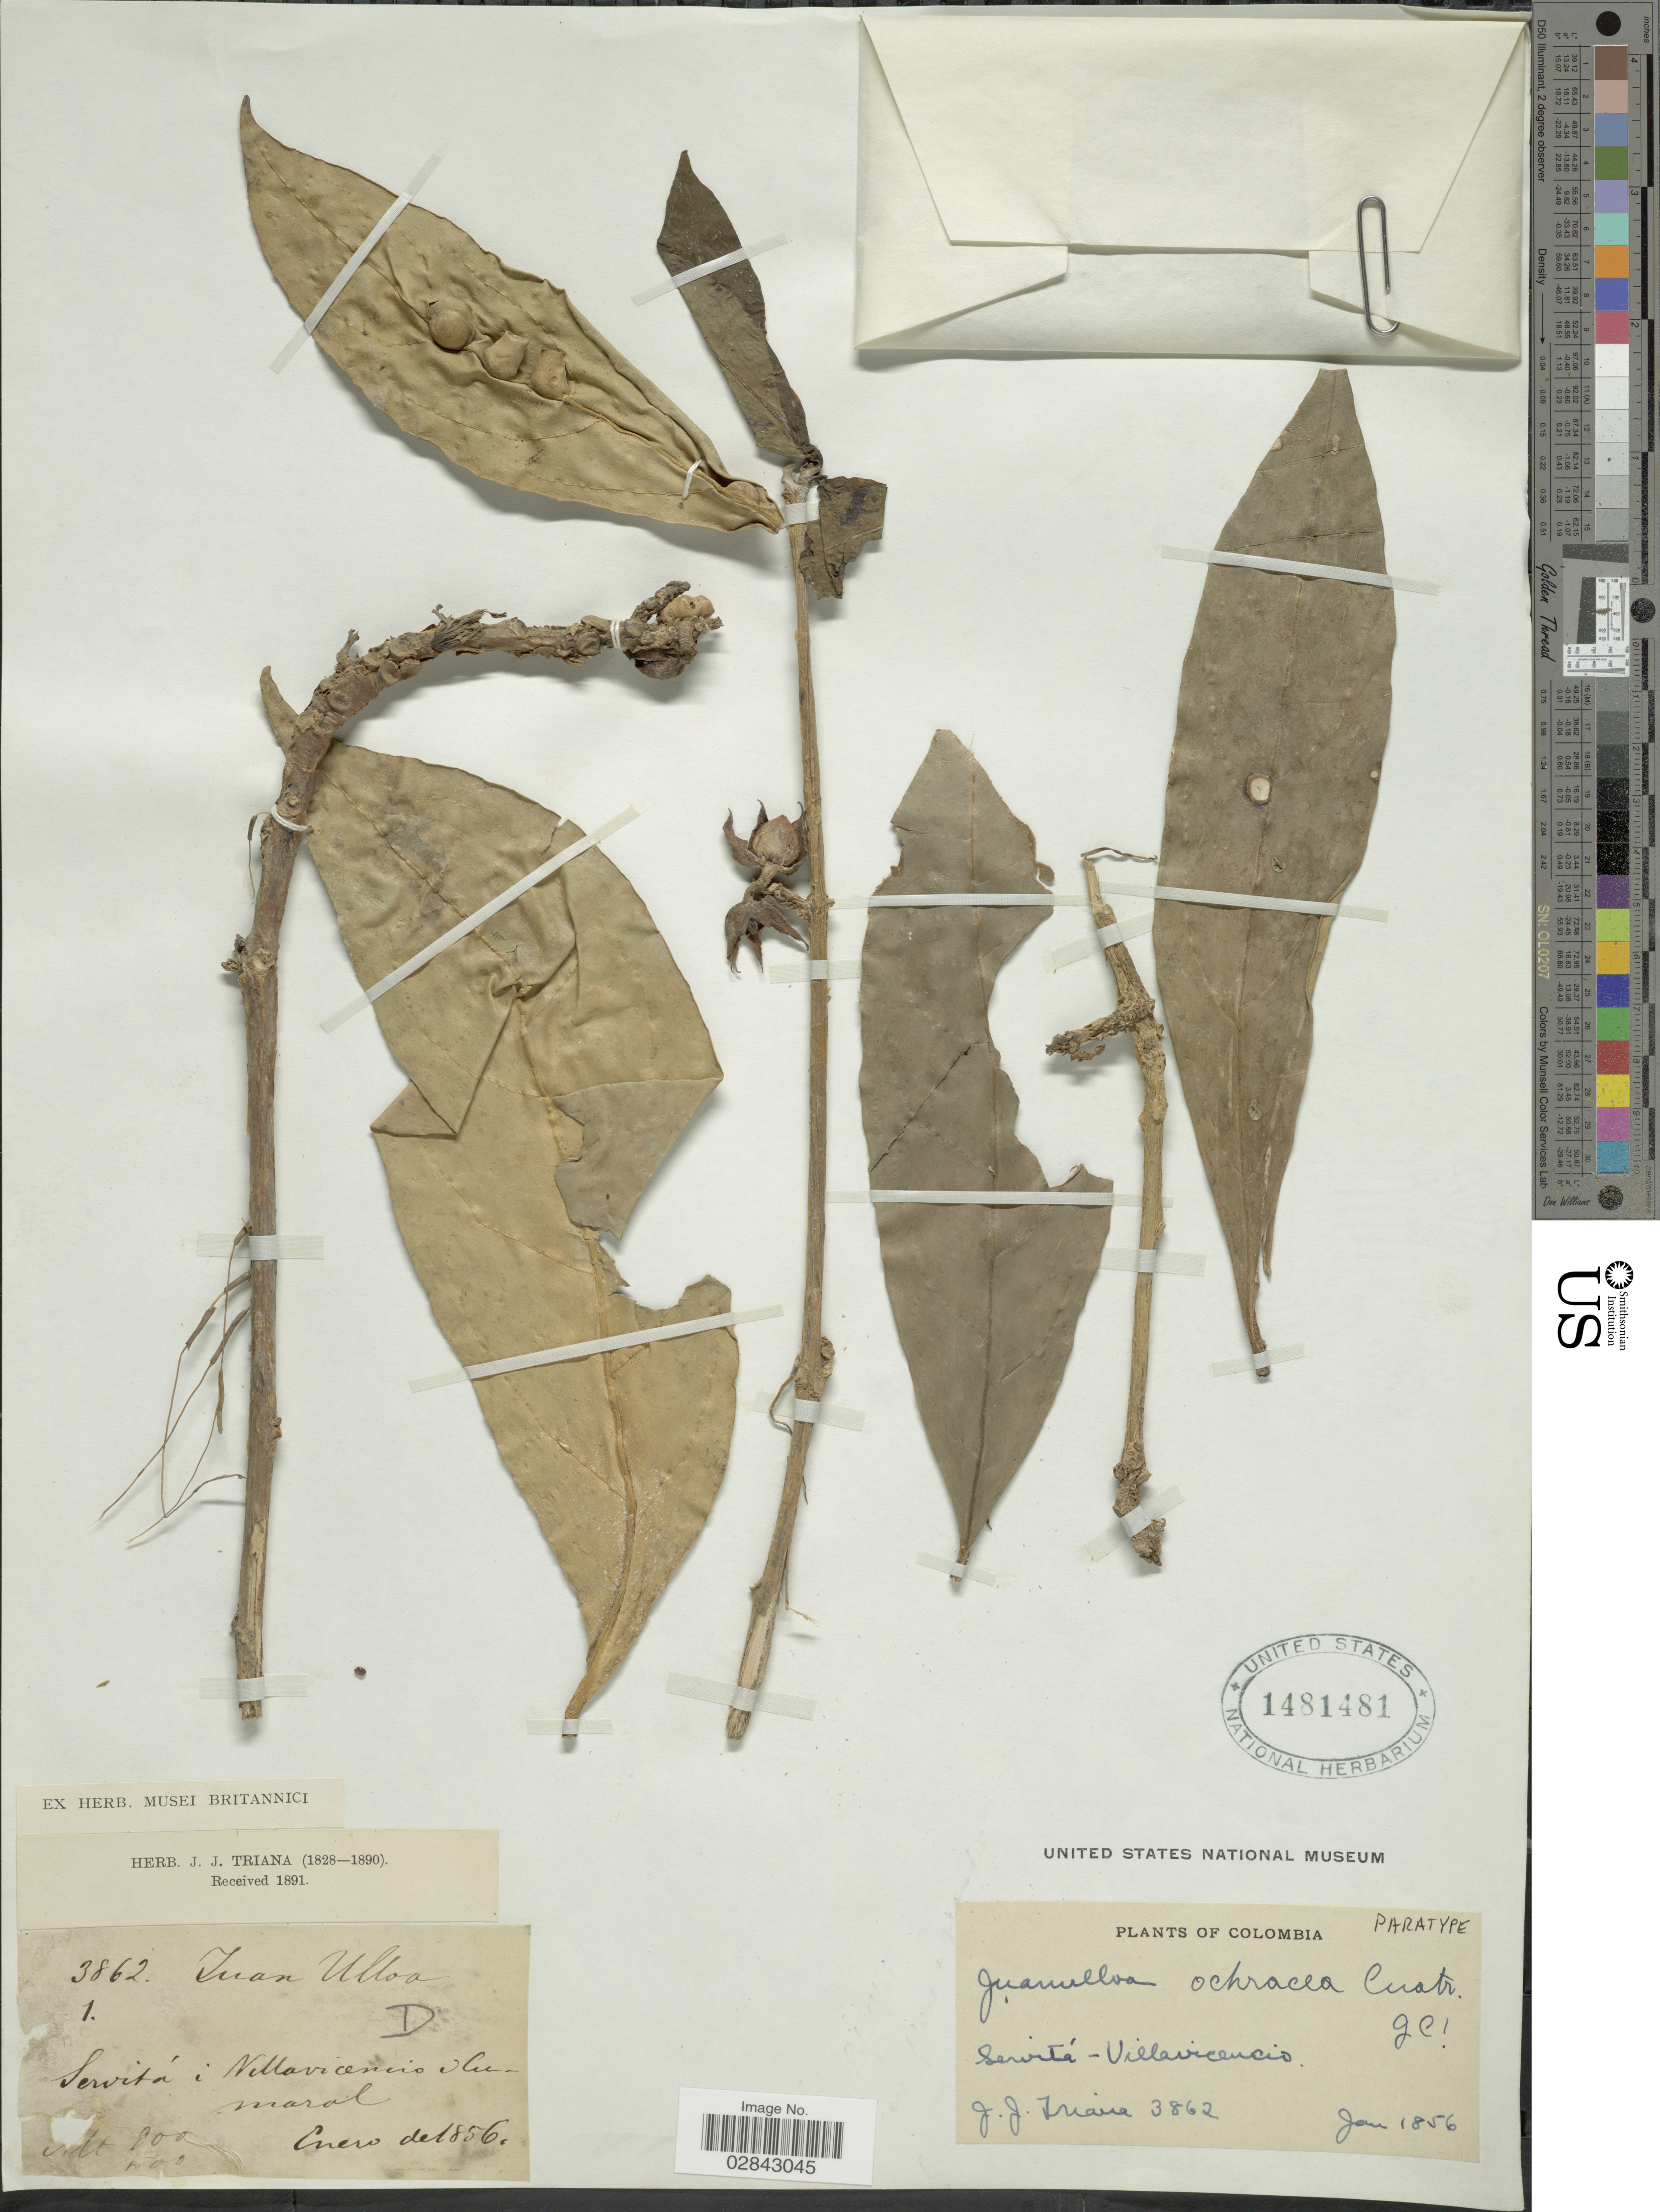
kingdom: Plantae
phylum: Tracheophyta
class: Magnoliopsida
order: Solanales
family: Solanaceae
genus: Juanulloa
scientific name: Juanulloa ochracea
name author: Cuatrec.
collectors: J. J. Triana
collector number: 3862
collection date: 1856-01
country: Colombia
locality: Servitá-Villavicencio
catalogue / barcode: US 1481481